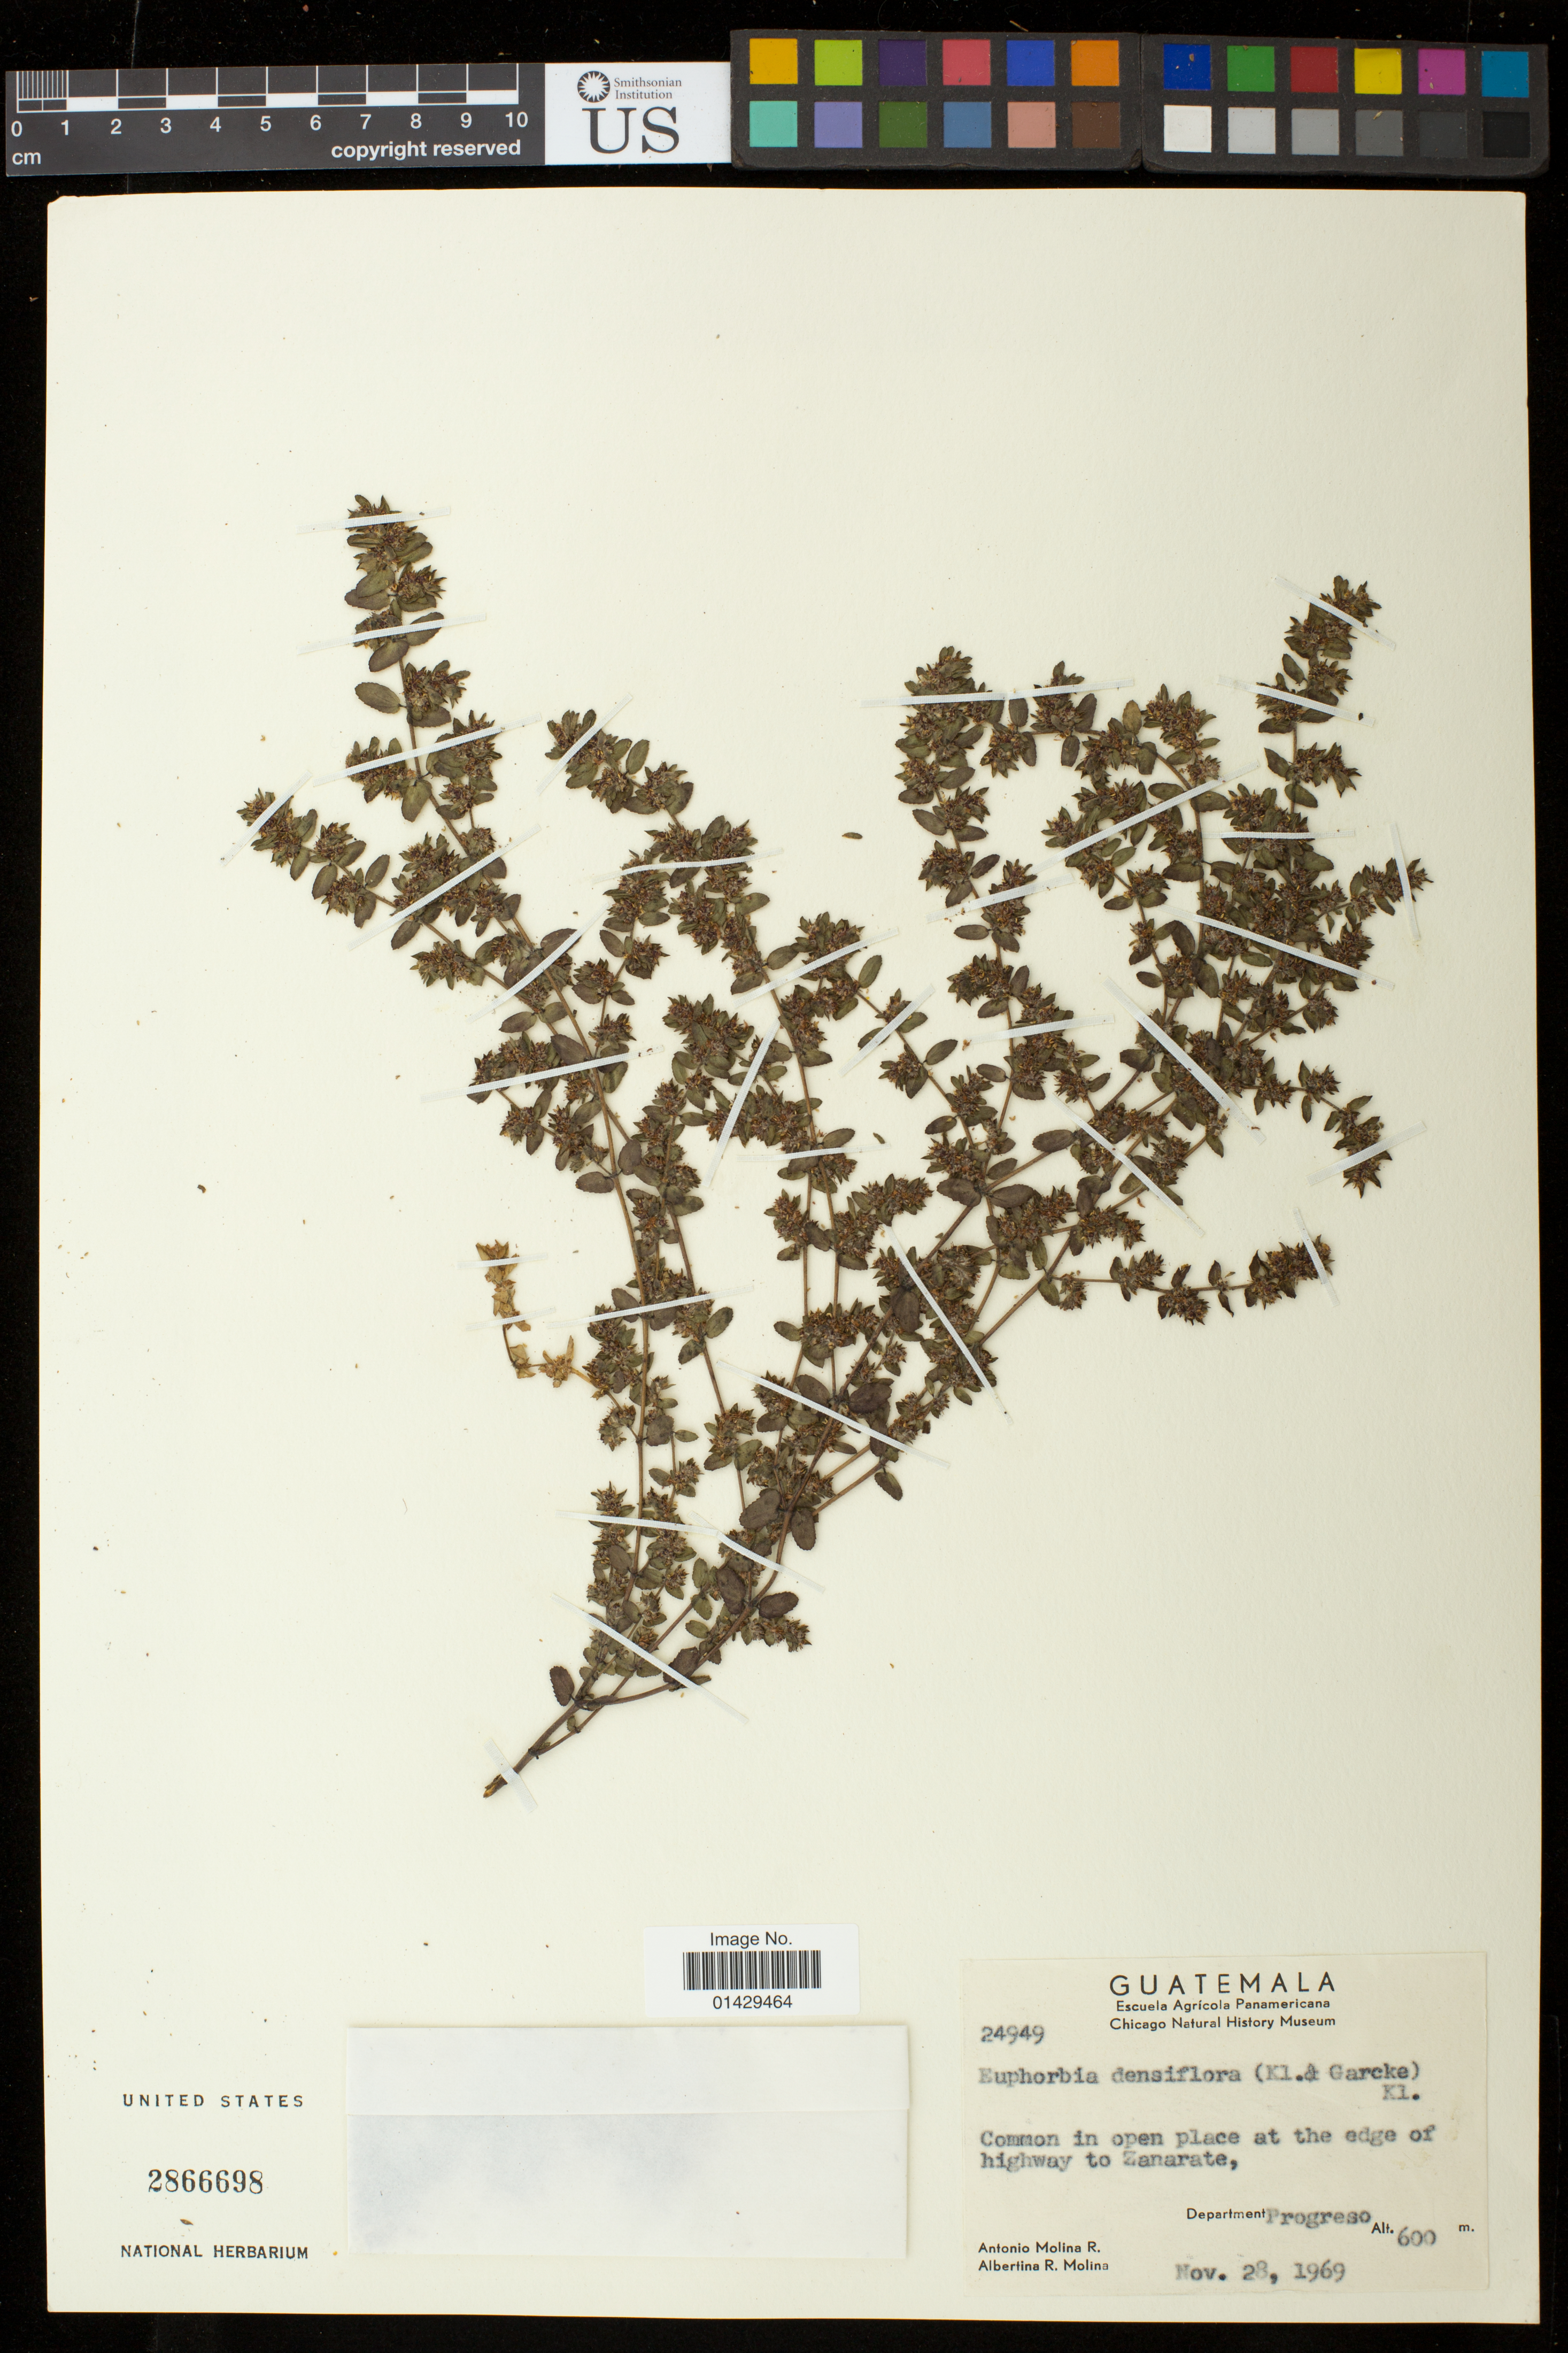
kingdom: Plantae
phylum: Tracheophyta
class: Magnoliopsida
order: Malpighiales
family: Euphorbiaceae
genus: Euphorbia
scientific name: Euphorbia densiflora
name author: (Klotzsch & Garcke) Klotzsch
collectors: A. Molina R. & A. R. Molina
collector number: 24949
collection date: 1969-11-28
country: Guatemala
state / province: El Progreso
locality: Common in open place at the edge of highway to Zanarate.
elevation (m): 600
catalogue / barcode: US 2866698